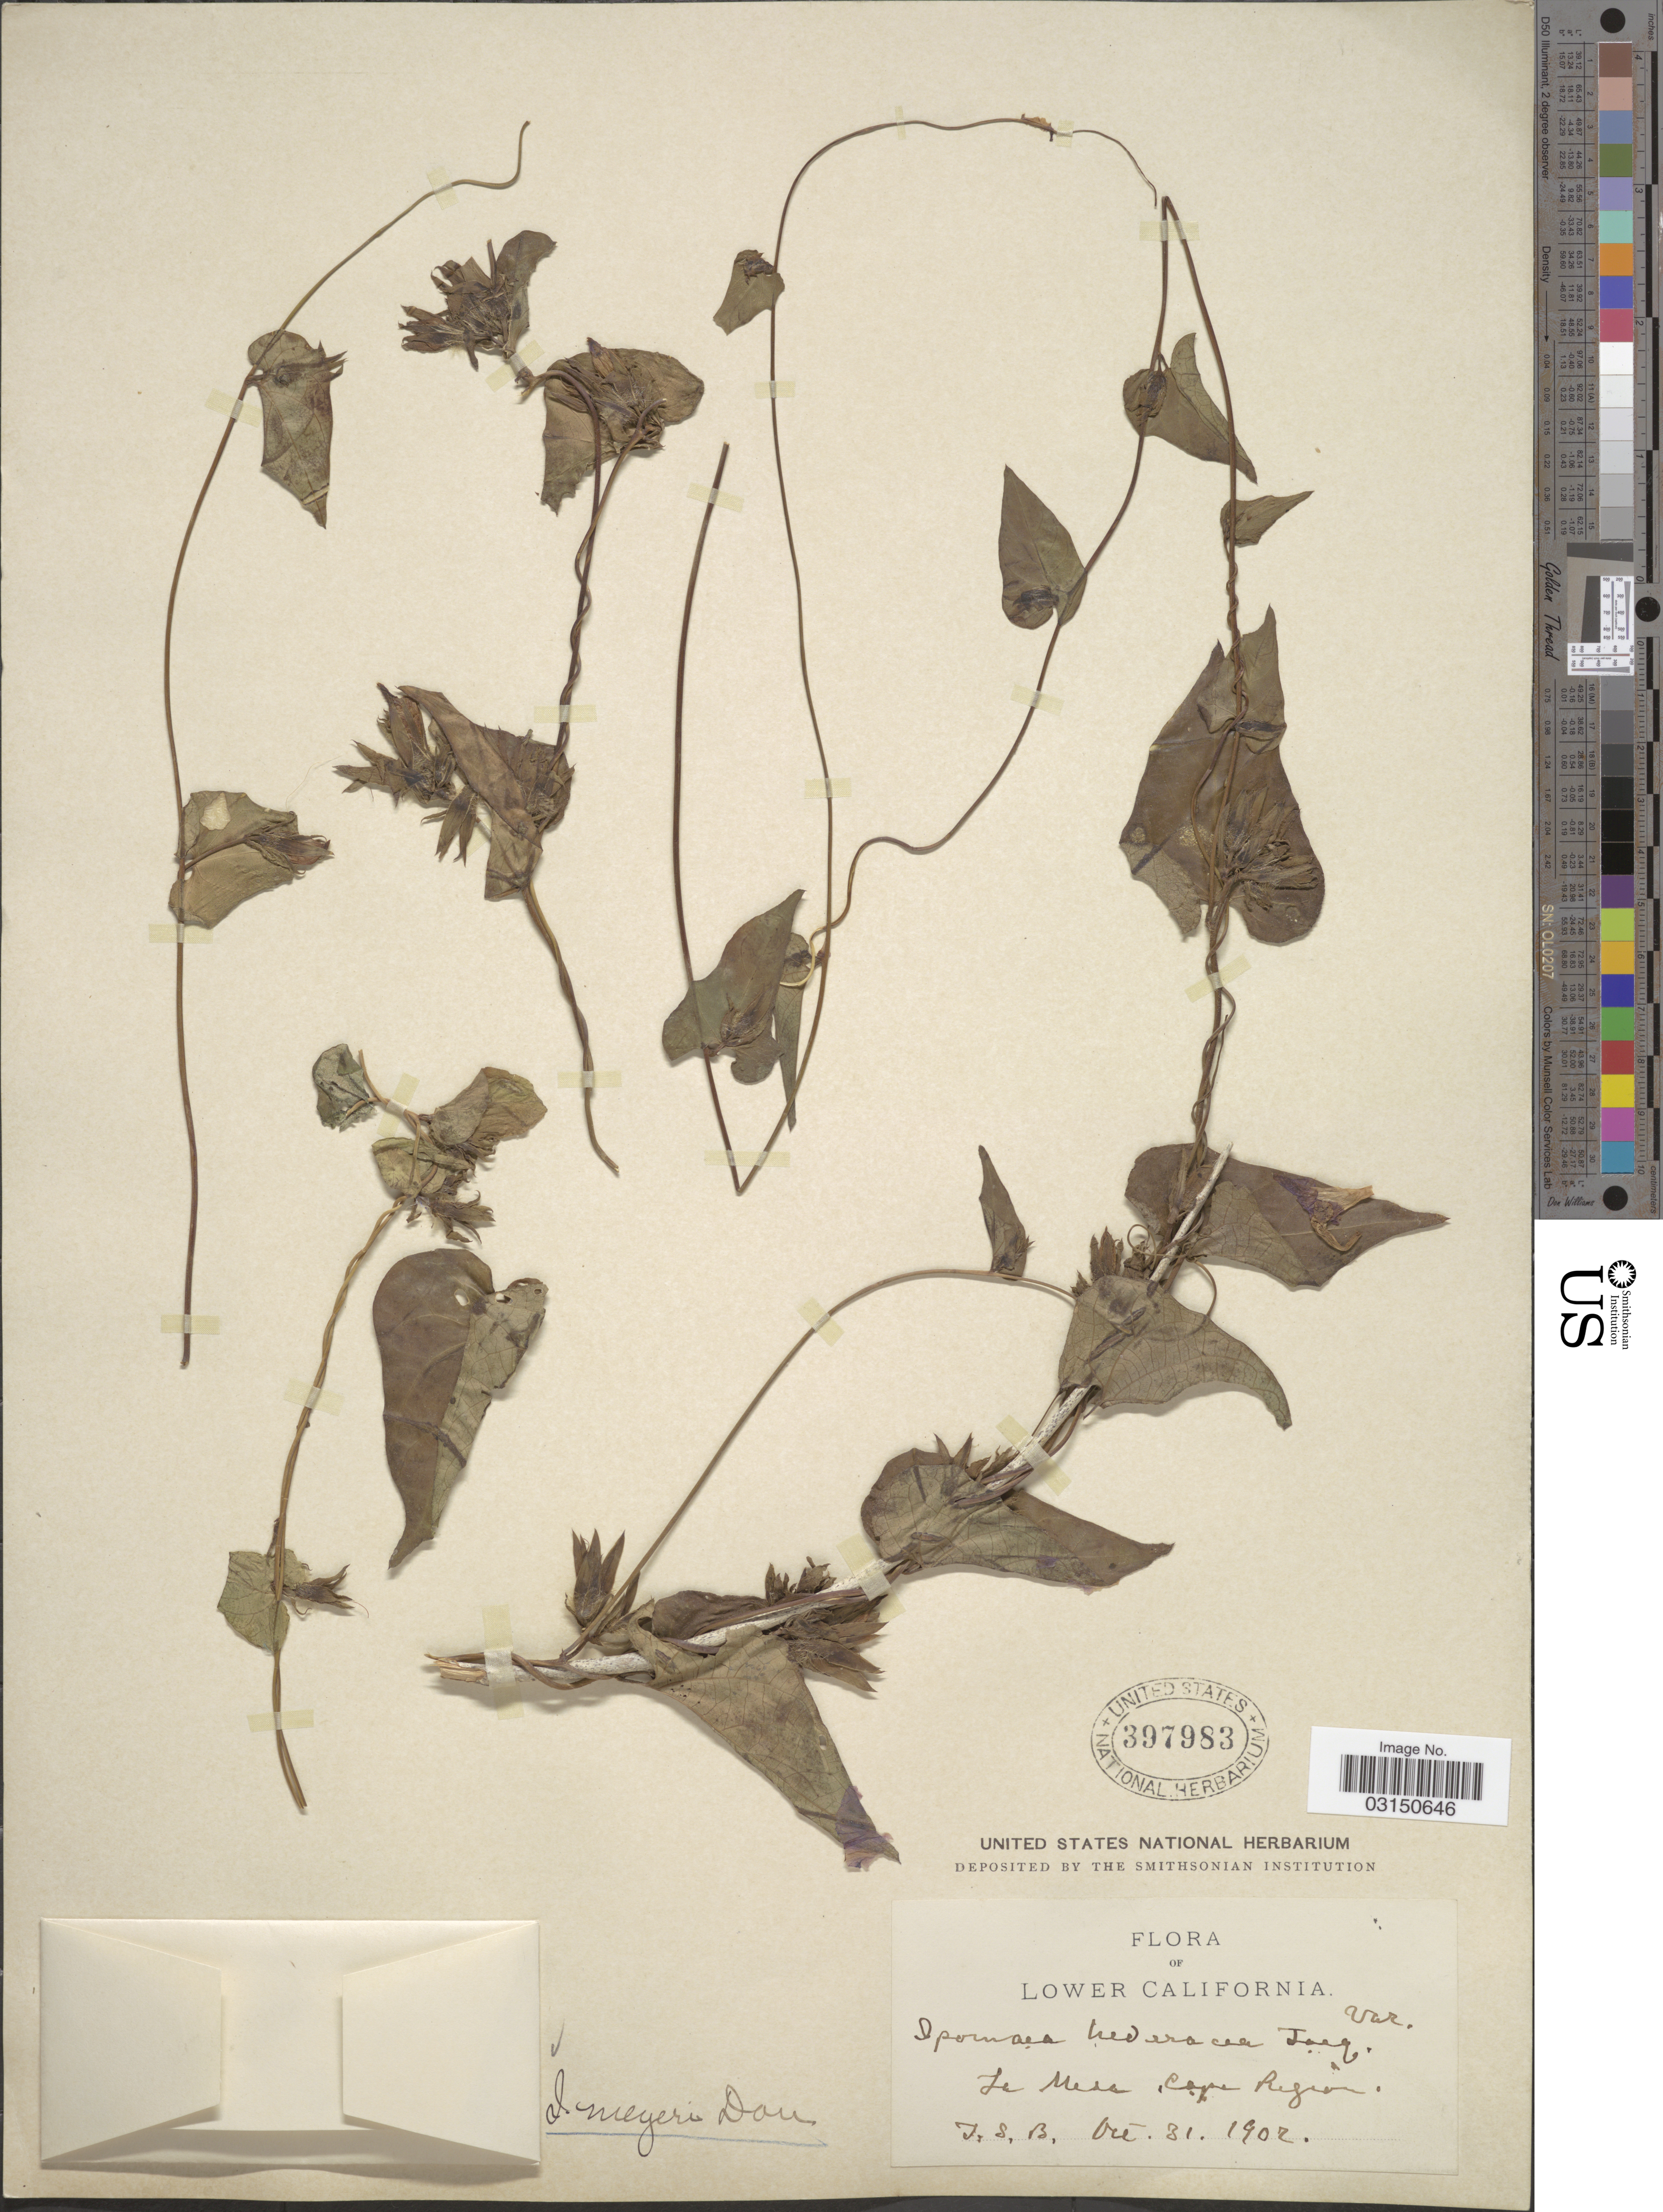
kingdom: Plantae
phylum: Tracheophyta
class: Magnoliopsida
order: Solanales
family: Convolvulaceae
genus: Ipomoea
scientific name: Ipomoea meyeri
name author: (Spreng.) G. Don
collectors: J. S. B.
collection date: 1902-10-31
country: Mexico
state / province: Baja California Sur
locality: Lower California. La Mesa, Cape Region.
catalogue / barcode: US 397983